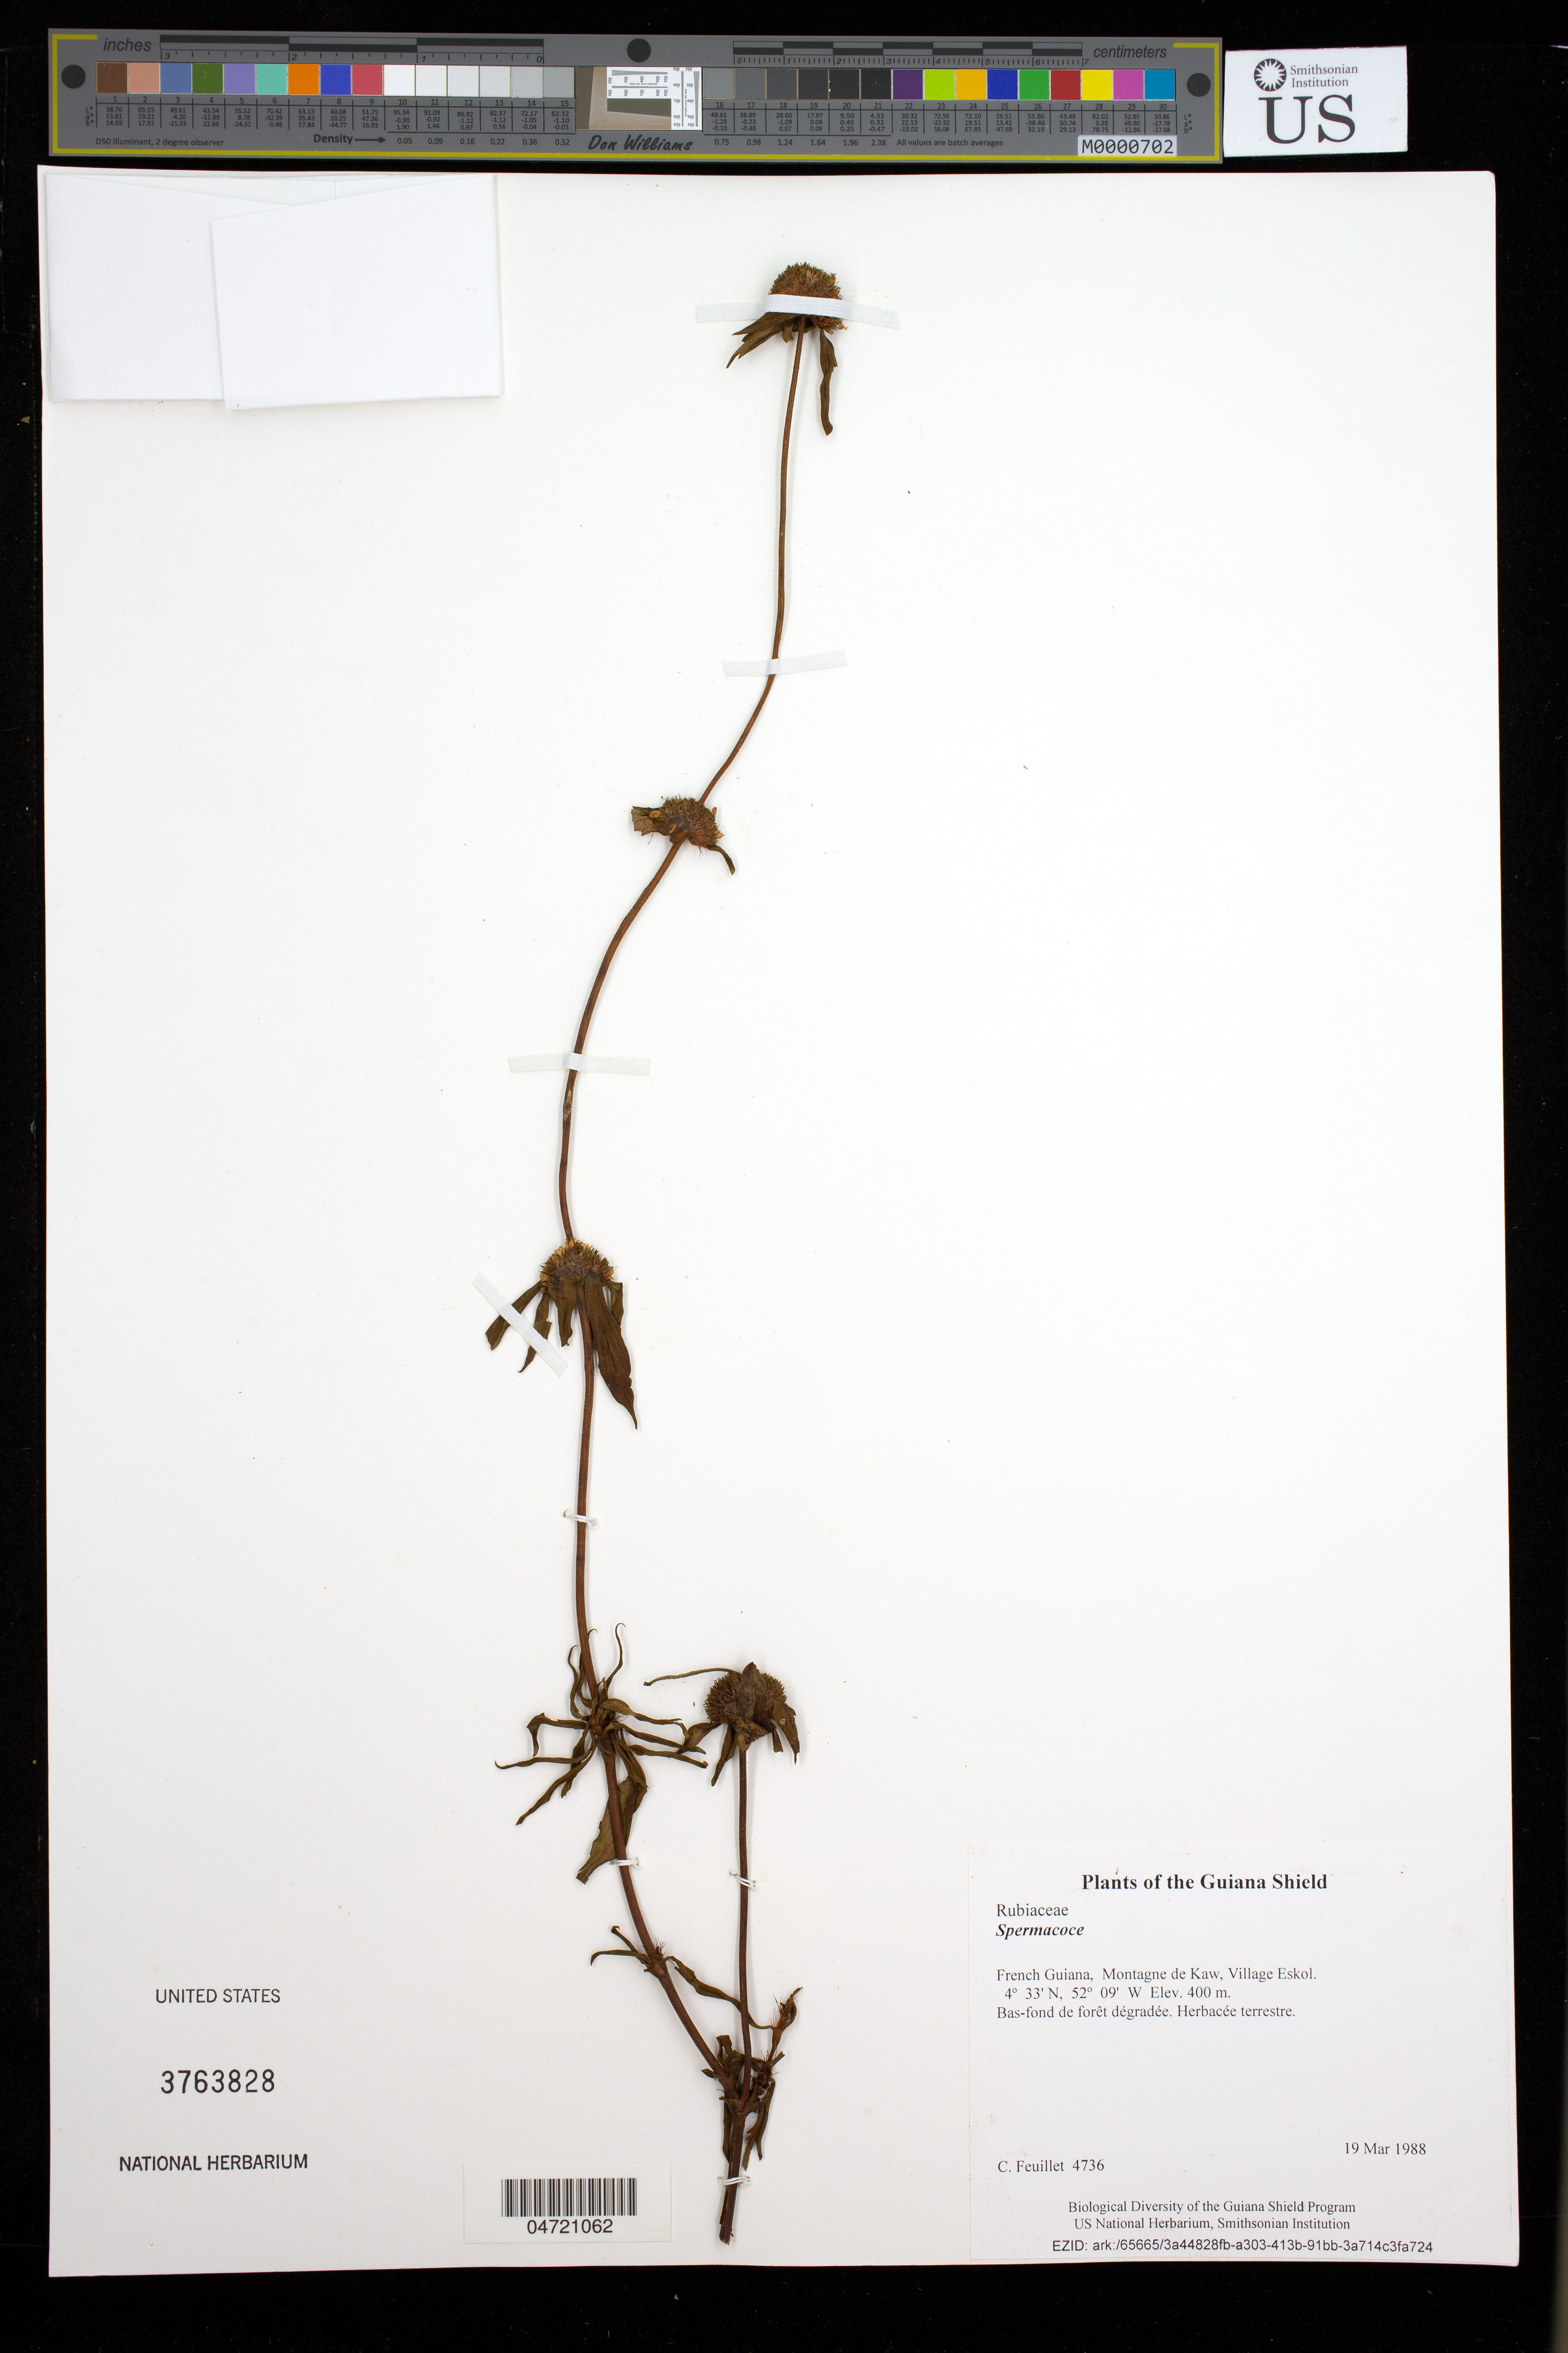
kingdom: Plantae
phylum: Tracheophyta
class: Magnoliopsida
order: Gentianales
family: Rubiaceae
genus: Spermacoce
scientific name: Spermacoce sp.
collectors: C. Feuillet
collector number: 4736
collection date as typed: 19 Mar 1988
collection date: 1988-03-19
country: French Guiana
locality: Montagne de Kaw, Village Eskol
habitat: Bas-fond de forêt dégradée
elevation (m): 400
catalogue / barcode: US 3763828